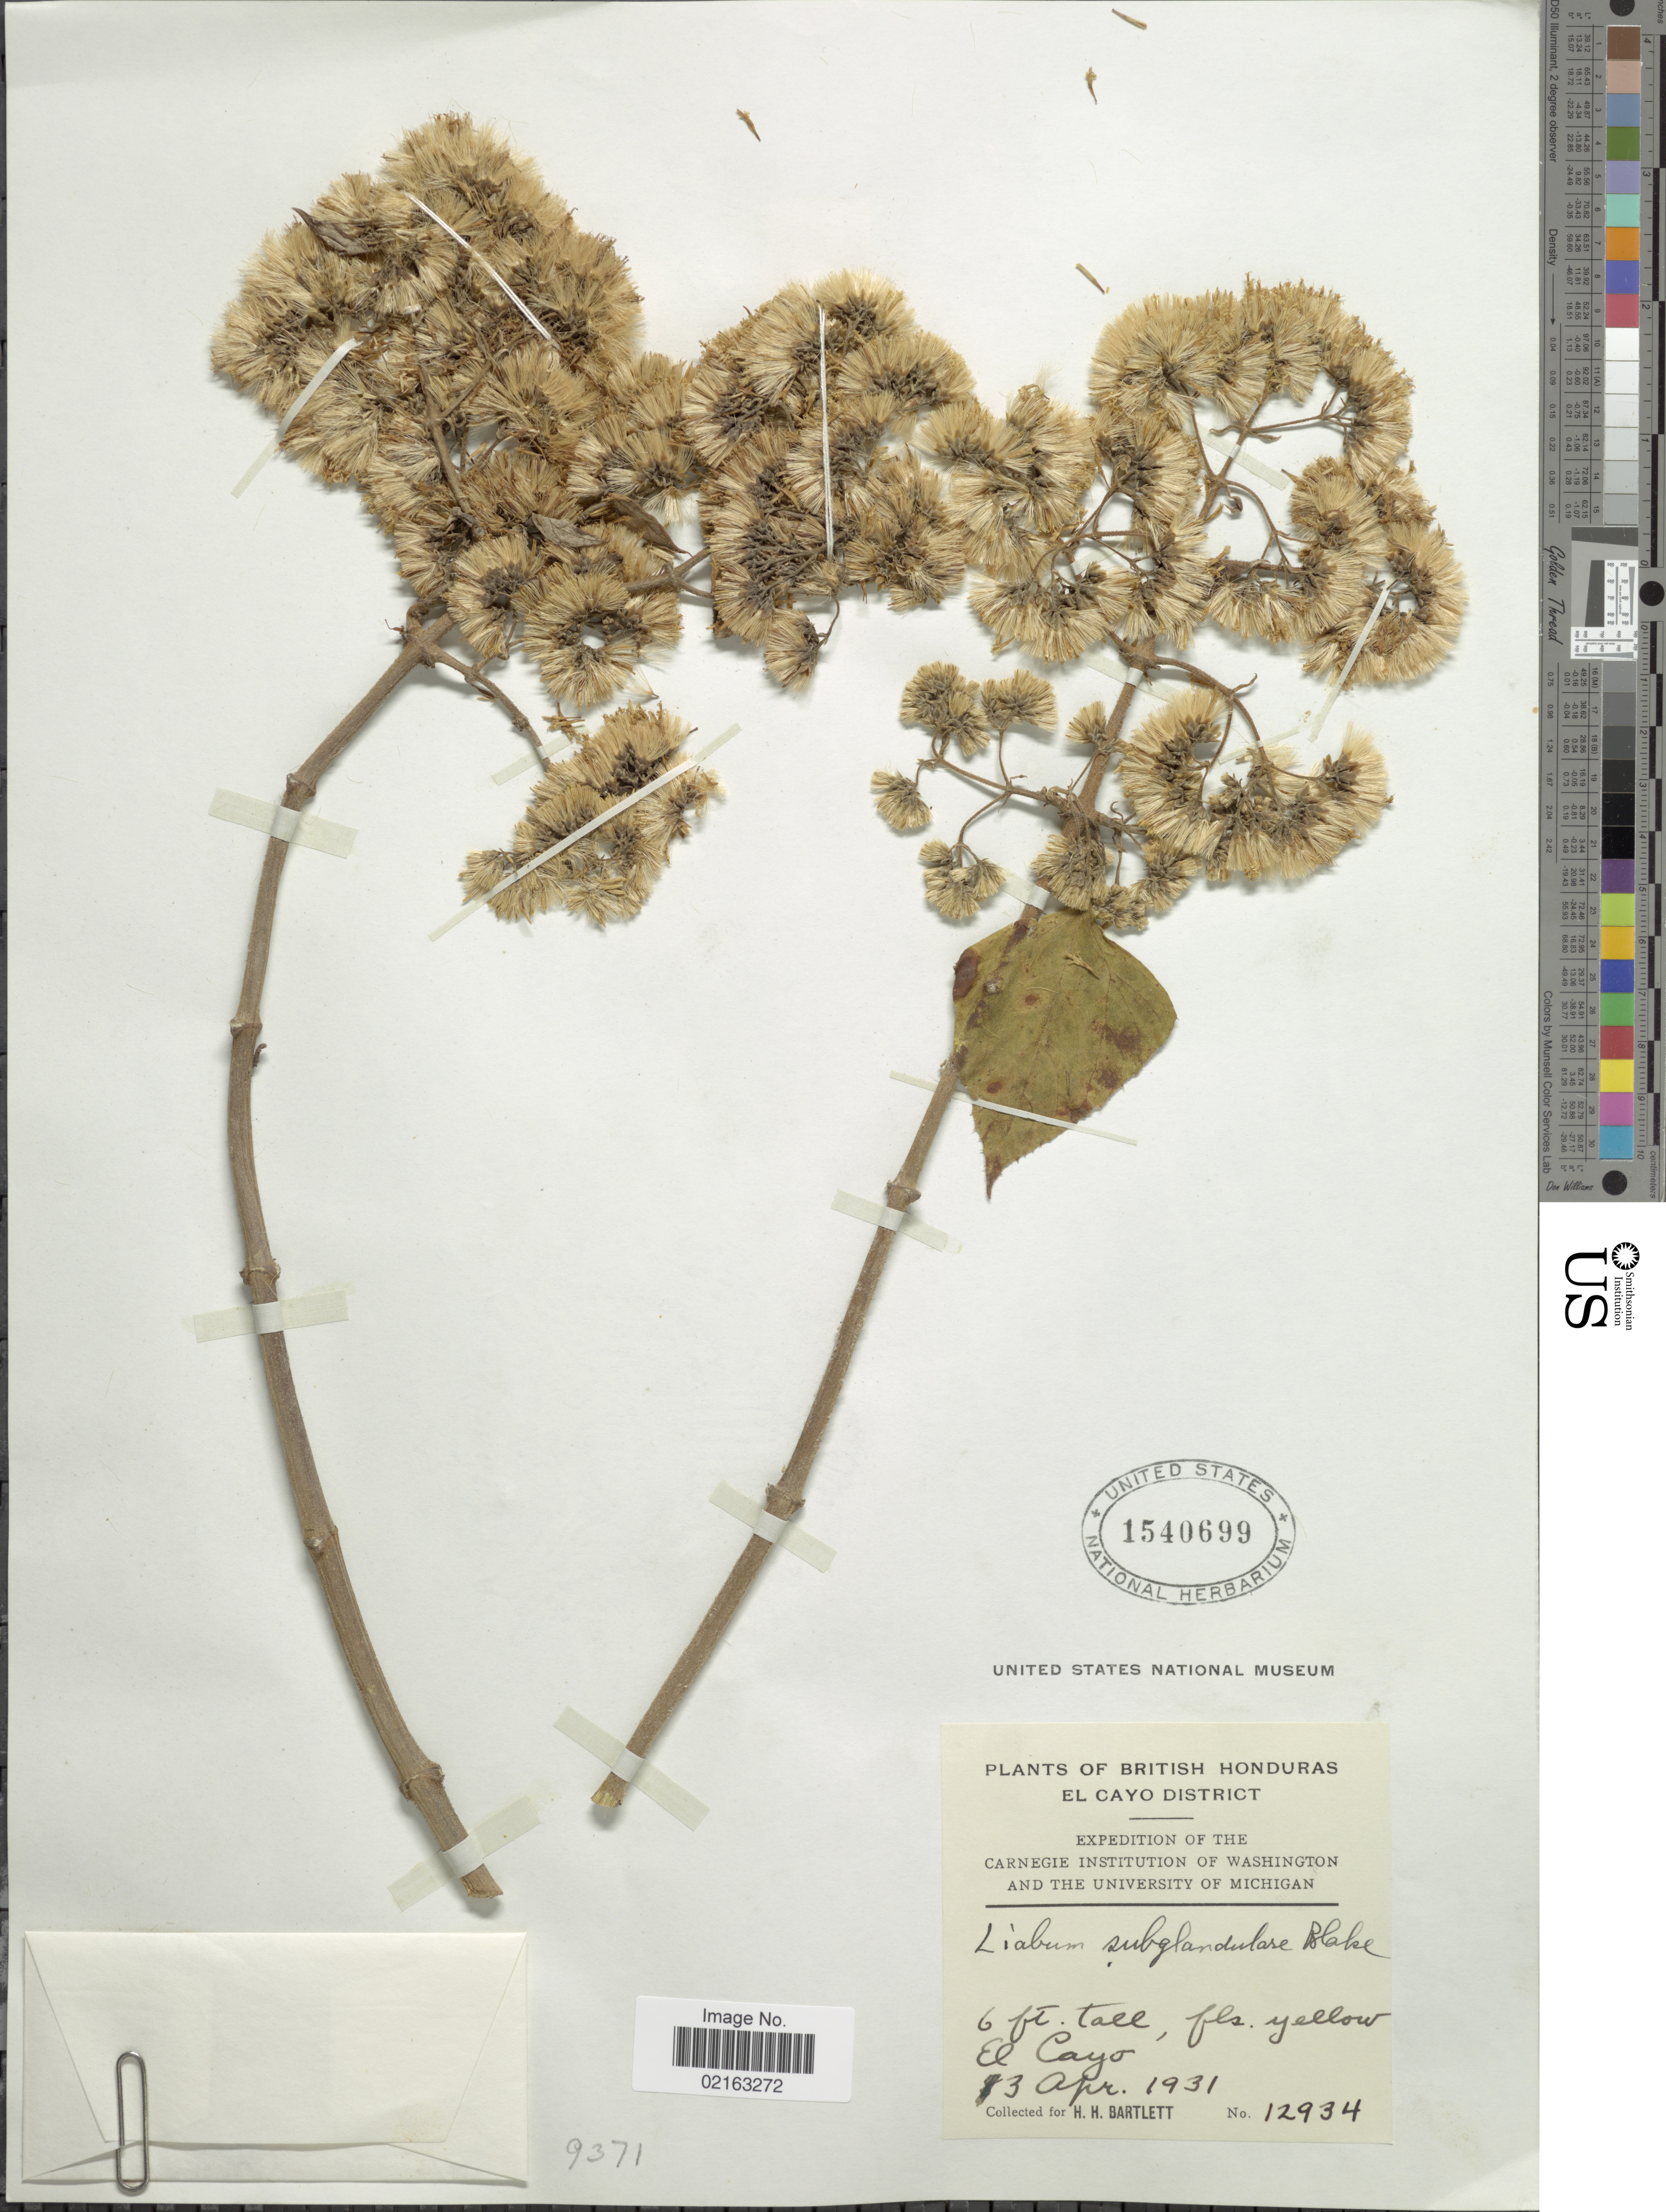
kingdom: Plantae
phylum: Tracheophyta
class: Magnoliopsida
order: Asterales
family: Asteraceae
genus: Sinclairia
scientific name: Sinclairia deamii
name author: (B.L. Rob. & Bartl.) Rydb.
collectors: H. H. Bartlett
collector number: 12934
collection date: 1931-04-13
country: Belize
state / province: Cayo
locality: British Honduras. El Cayo District. El Cayo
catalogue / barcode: US 1540699